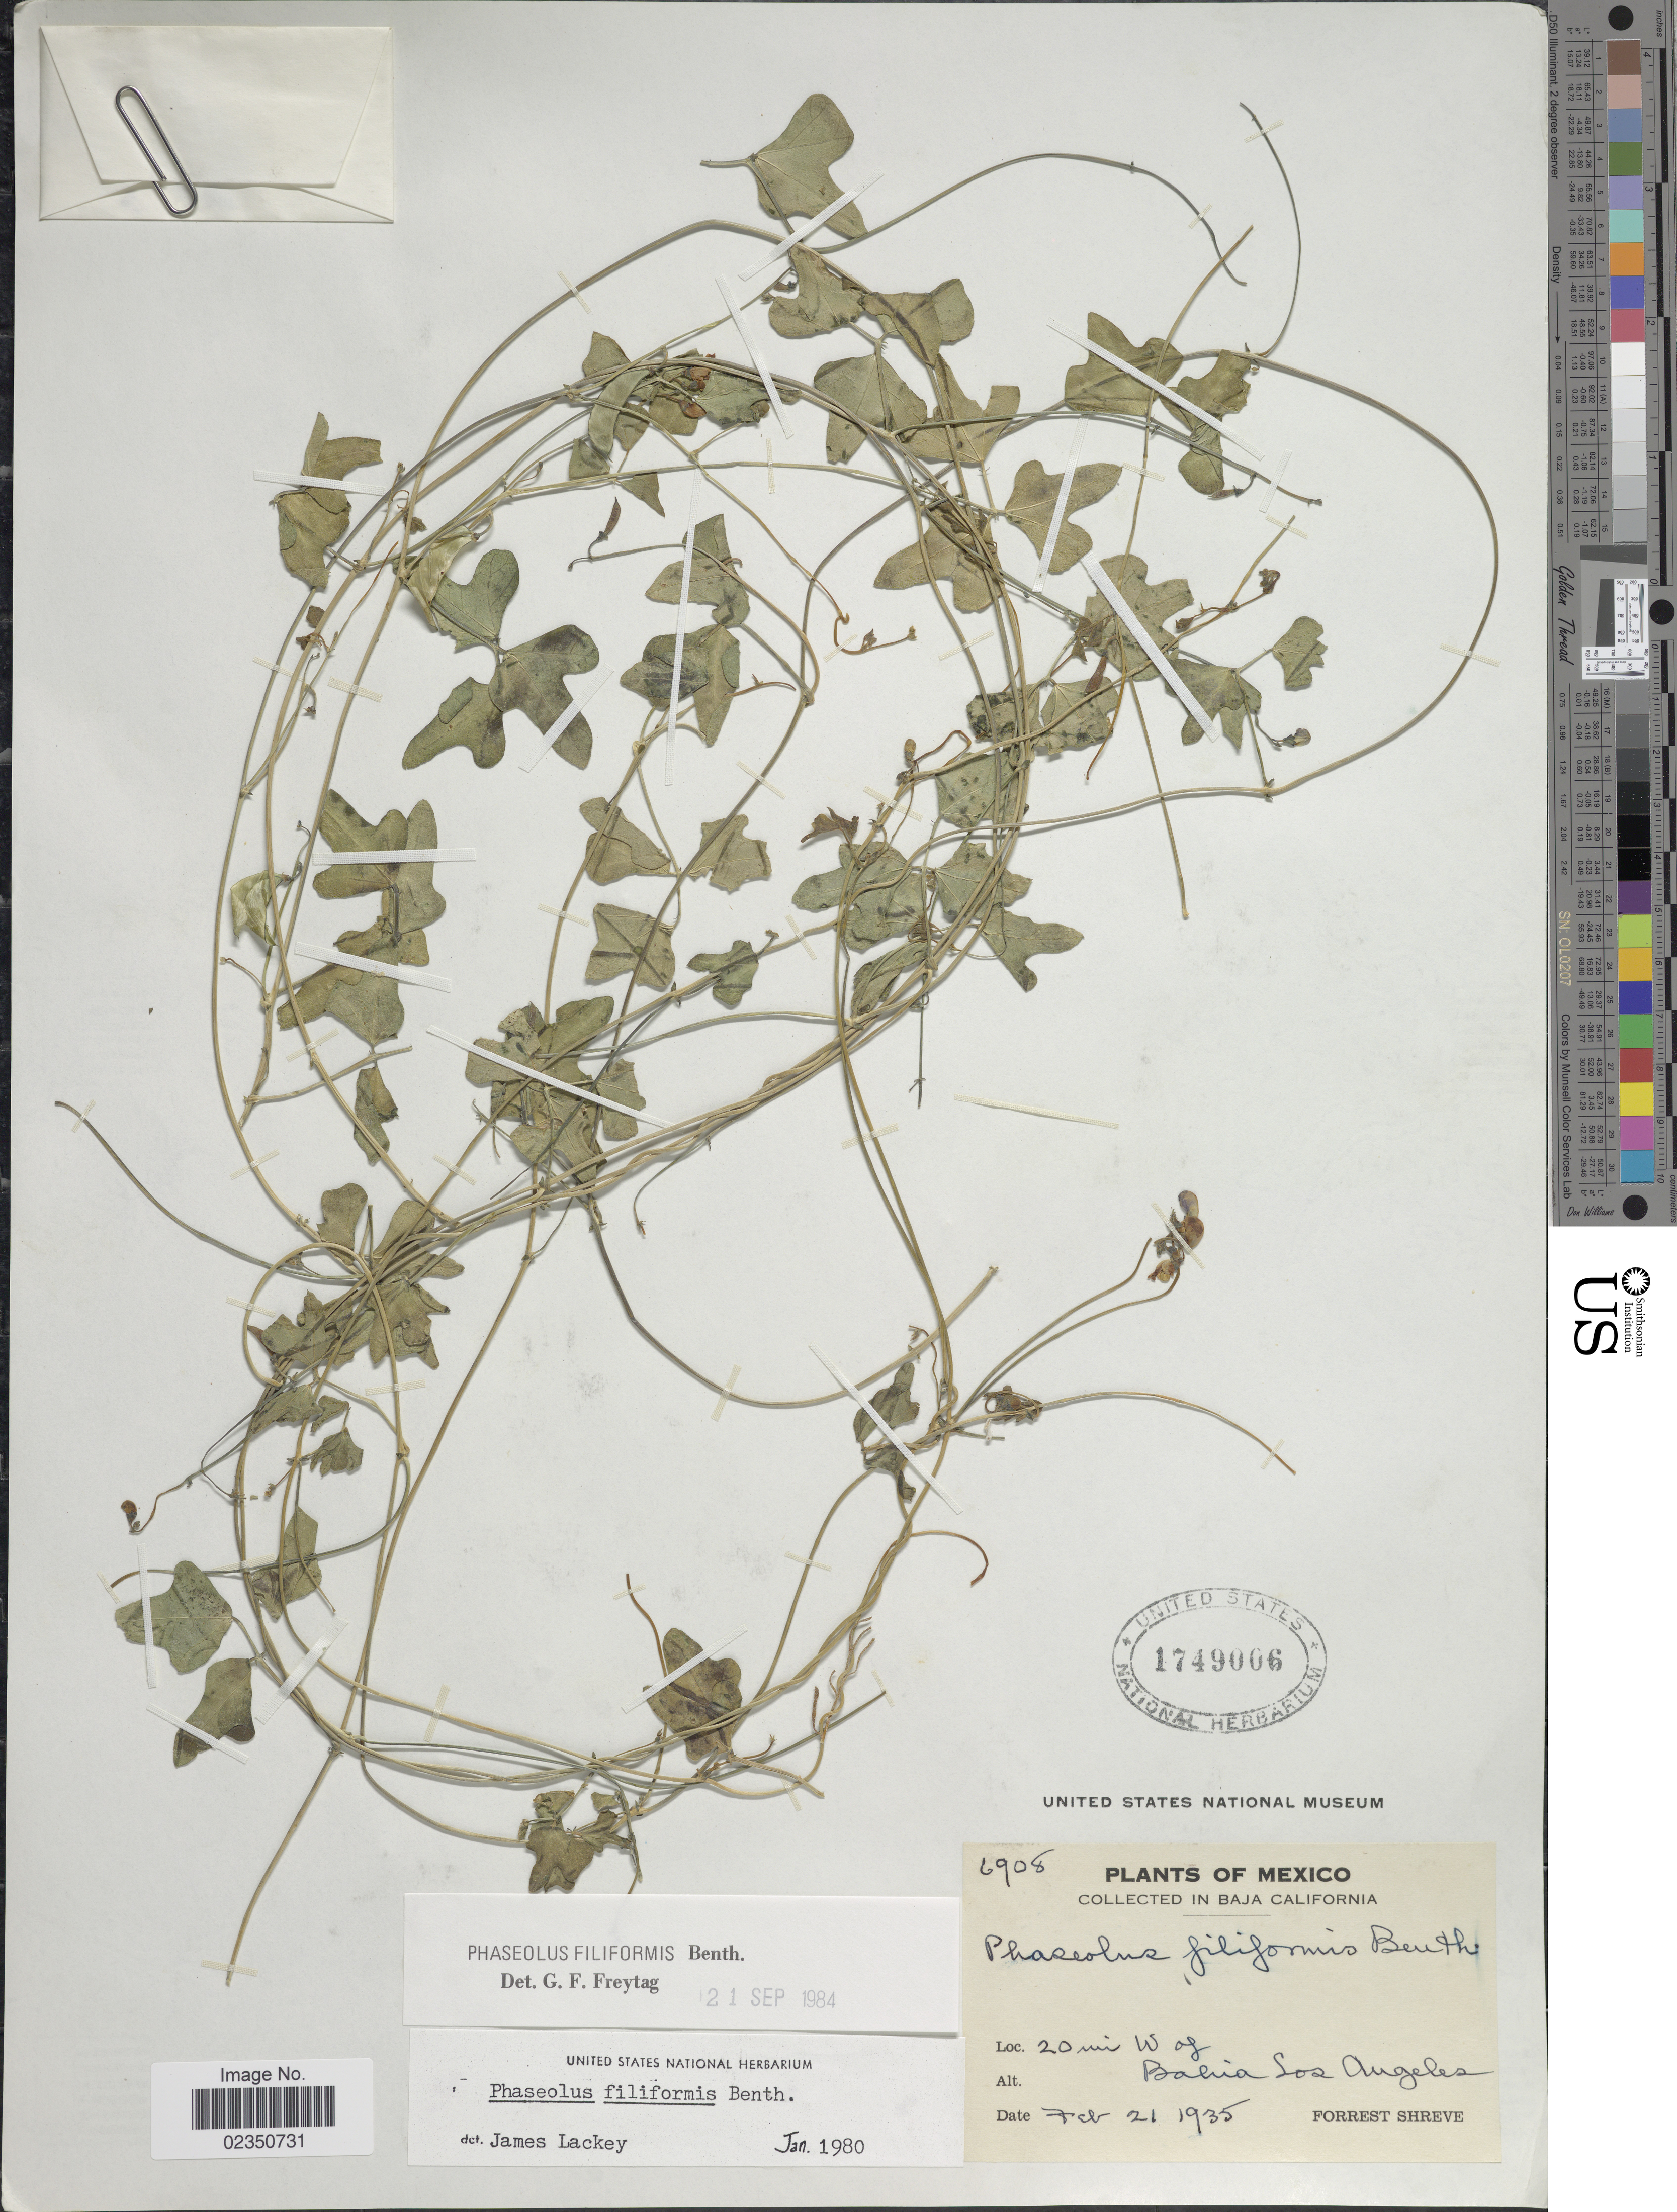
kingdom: Plantae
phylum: Tracheophyta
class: Magnoliopsida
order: Fabales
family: Fabaceae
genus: Phaseolus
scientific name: Phaseolus filiformis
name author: Benth.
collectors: F. Shreve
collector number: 6908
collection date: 1935-02-21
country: Mexico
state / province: Baja California Norte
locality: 20 mi W of Bahia Los Angeles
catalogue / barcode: US 1749006